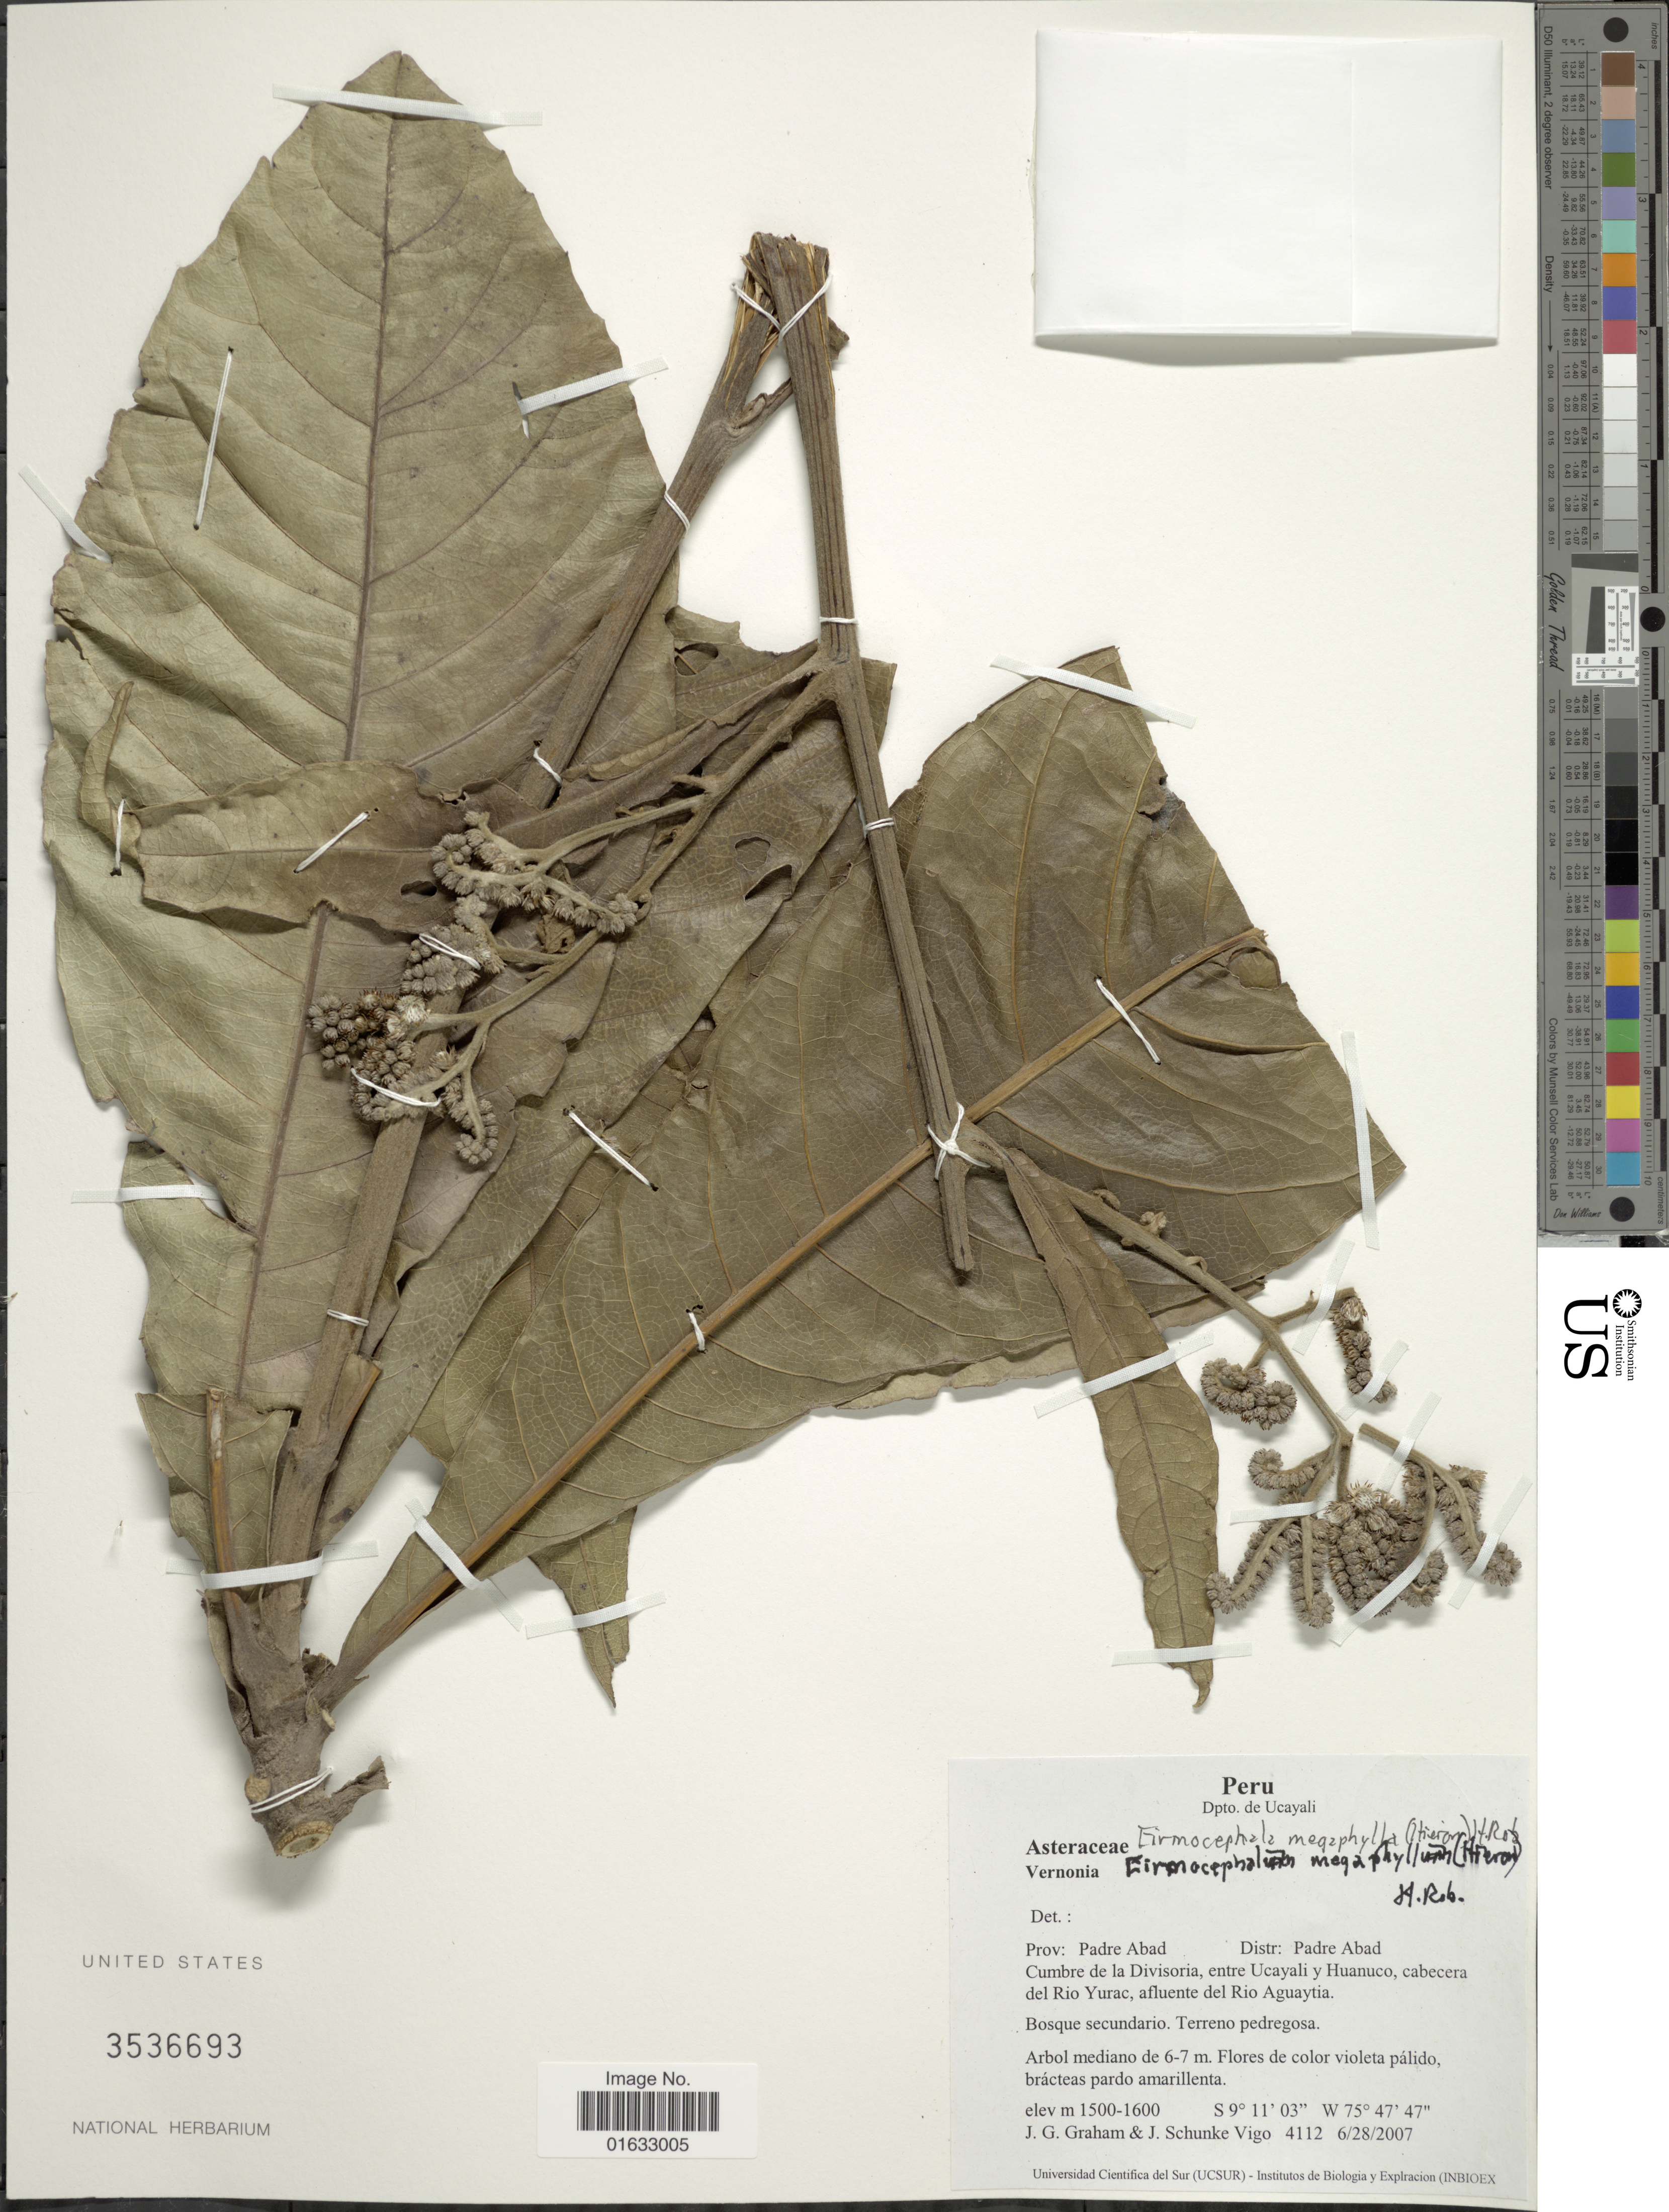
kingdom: Plantae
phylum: Tracheophyta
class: Magnoliopsida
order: Asterales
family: Asteraceae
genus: Eirmocephala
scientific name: Eirmocephala megaphylla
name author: (Hieron.) H. Rob.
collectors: J. Graham & J. Schunke Vigo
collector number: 4112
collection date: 2007-06-28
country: Peru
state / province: Ucayali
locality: Peru, Dpto. de Ucayali, Prov. Padre Abad, Distr. Parde Abad, Cumbre de la Divisoria, entre Ucayali y Huanuco, cabecera del Rio Yurac, afluente del Rio Aguaytia.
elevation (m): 1500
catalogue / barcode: US 3536693